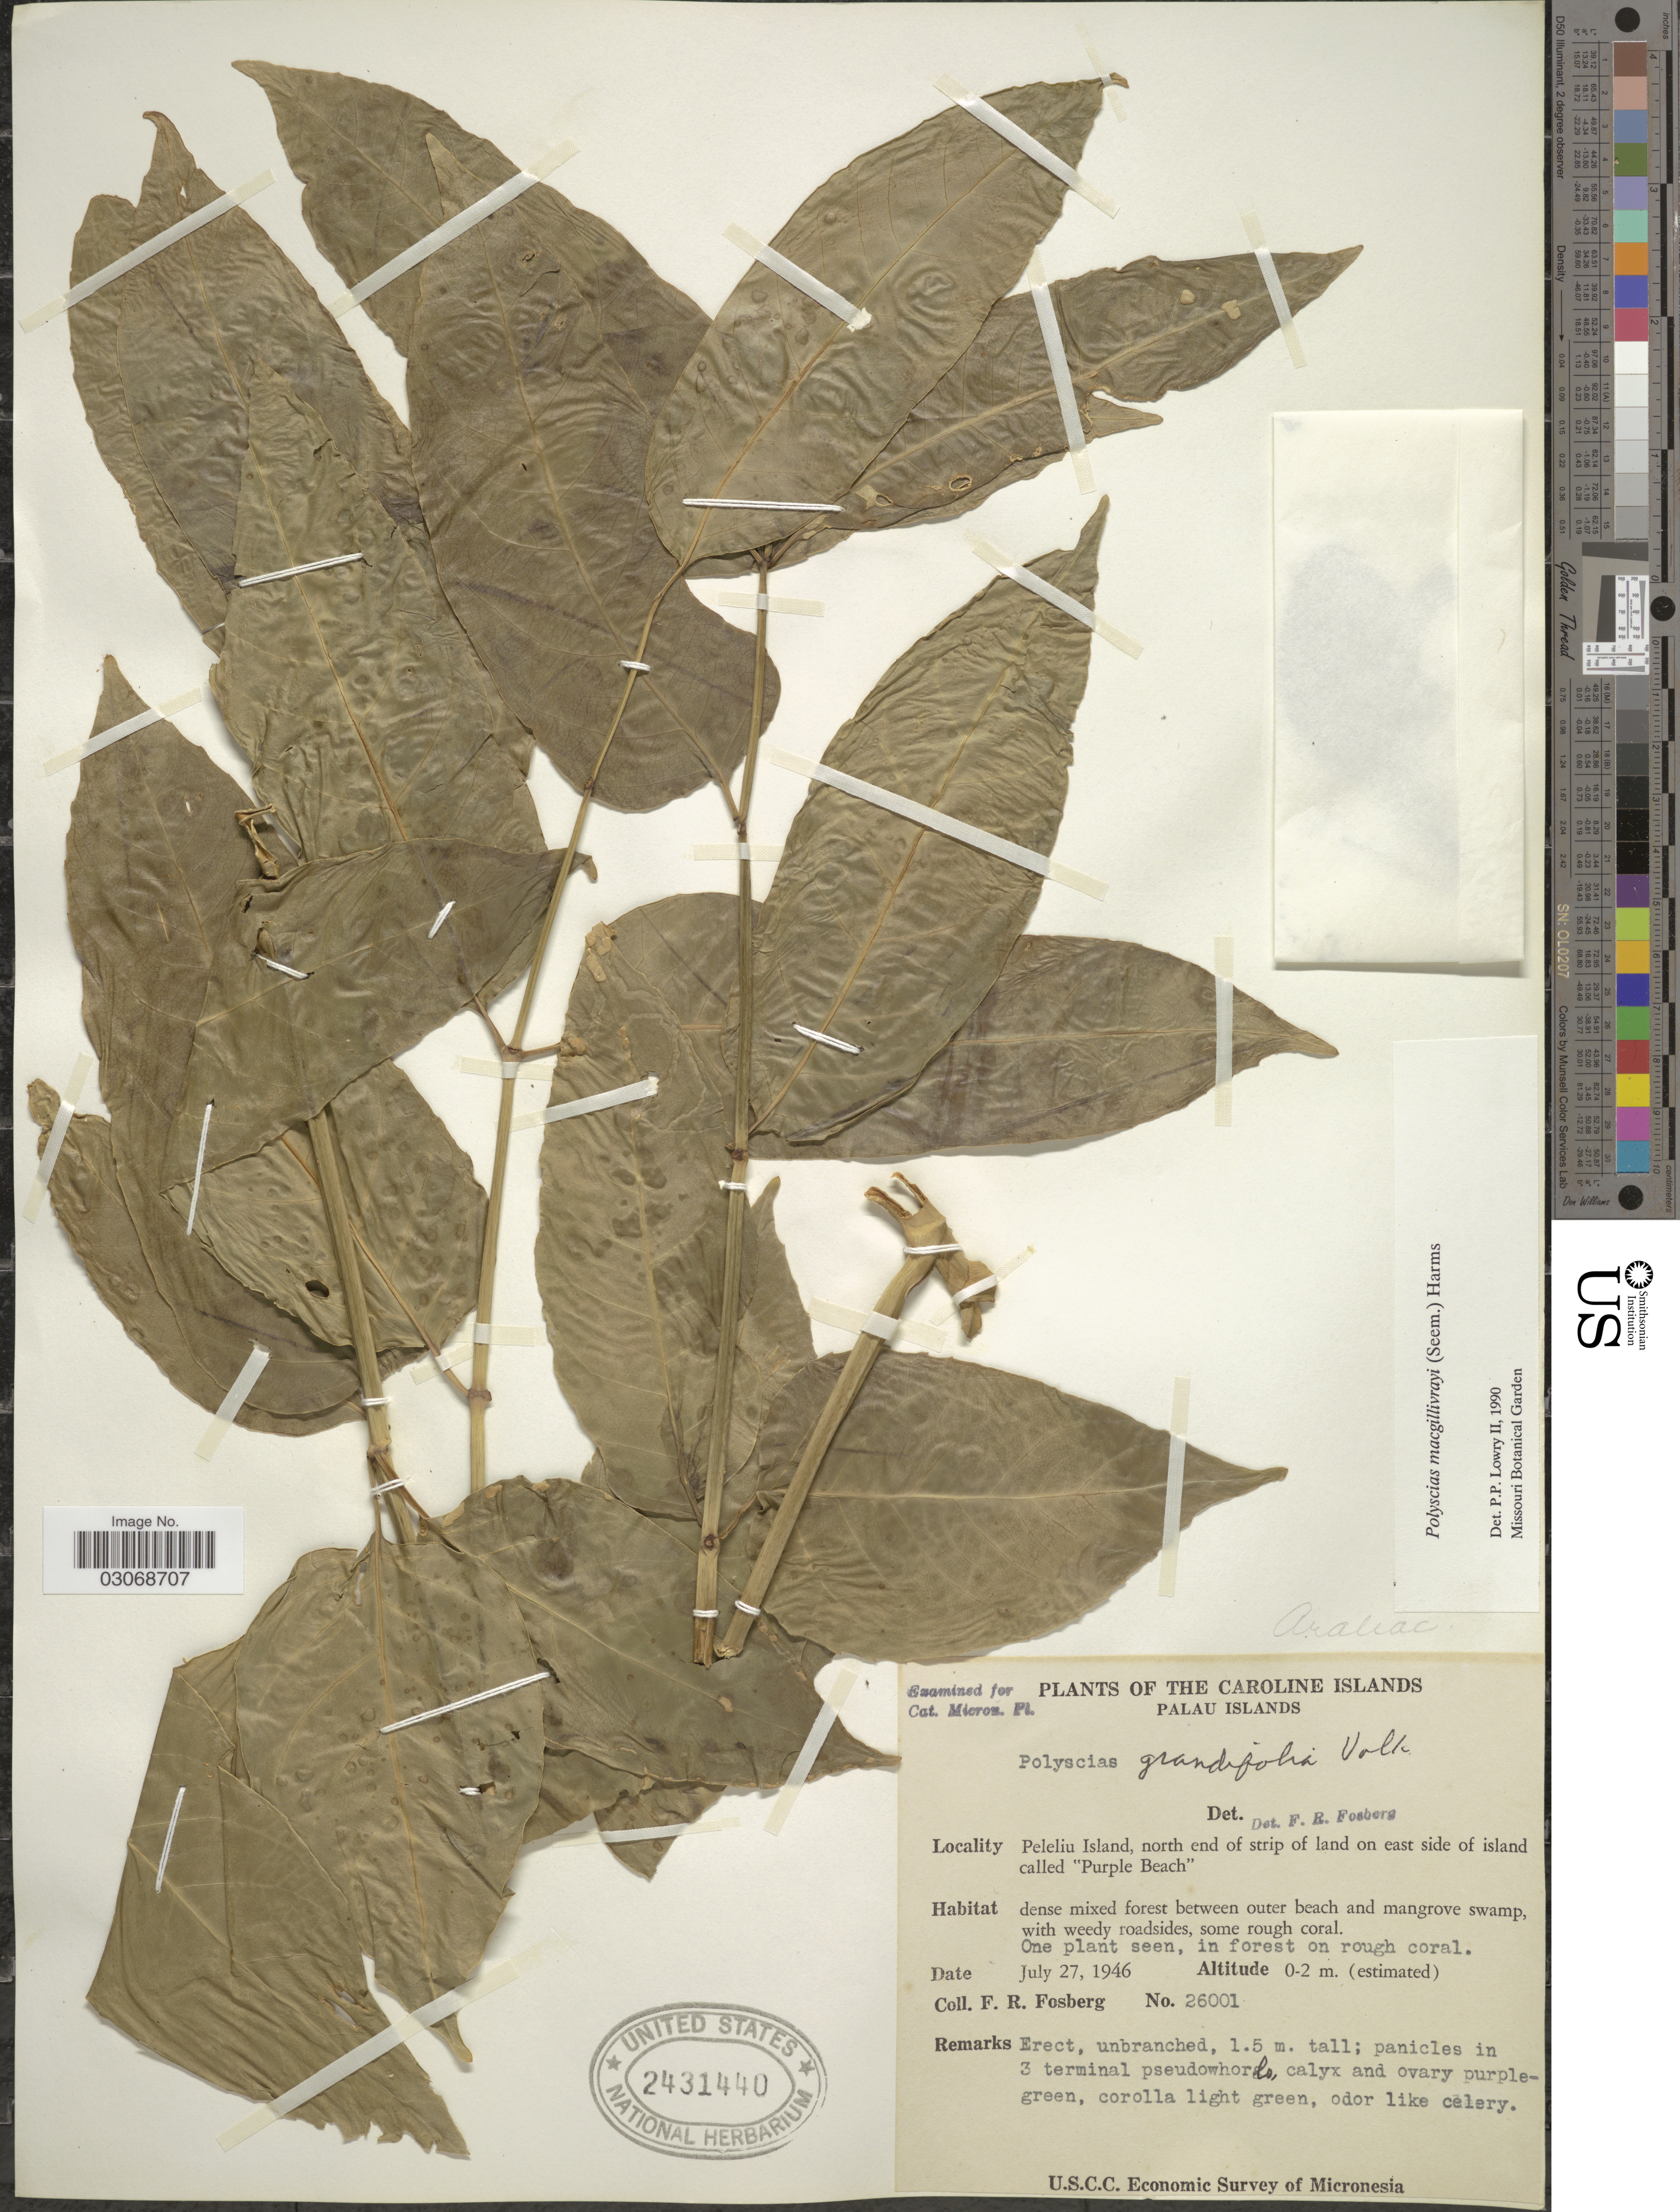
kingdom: Plantae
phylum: Tracheophyta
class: Magnoliopsida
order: Apiales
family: Araliaceae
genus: Polyscias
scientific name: Polyscias macgillivrayi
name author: Harms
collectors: F. R. Fosberg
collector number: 26001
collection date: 1946-07-27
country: Palau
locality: The Caroline Islands, Palau Islands, Peleliu Island, north end of strip of land on east side of island called "Purple Beach".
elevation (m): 0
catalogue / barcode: US 2431440